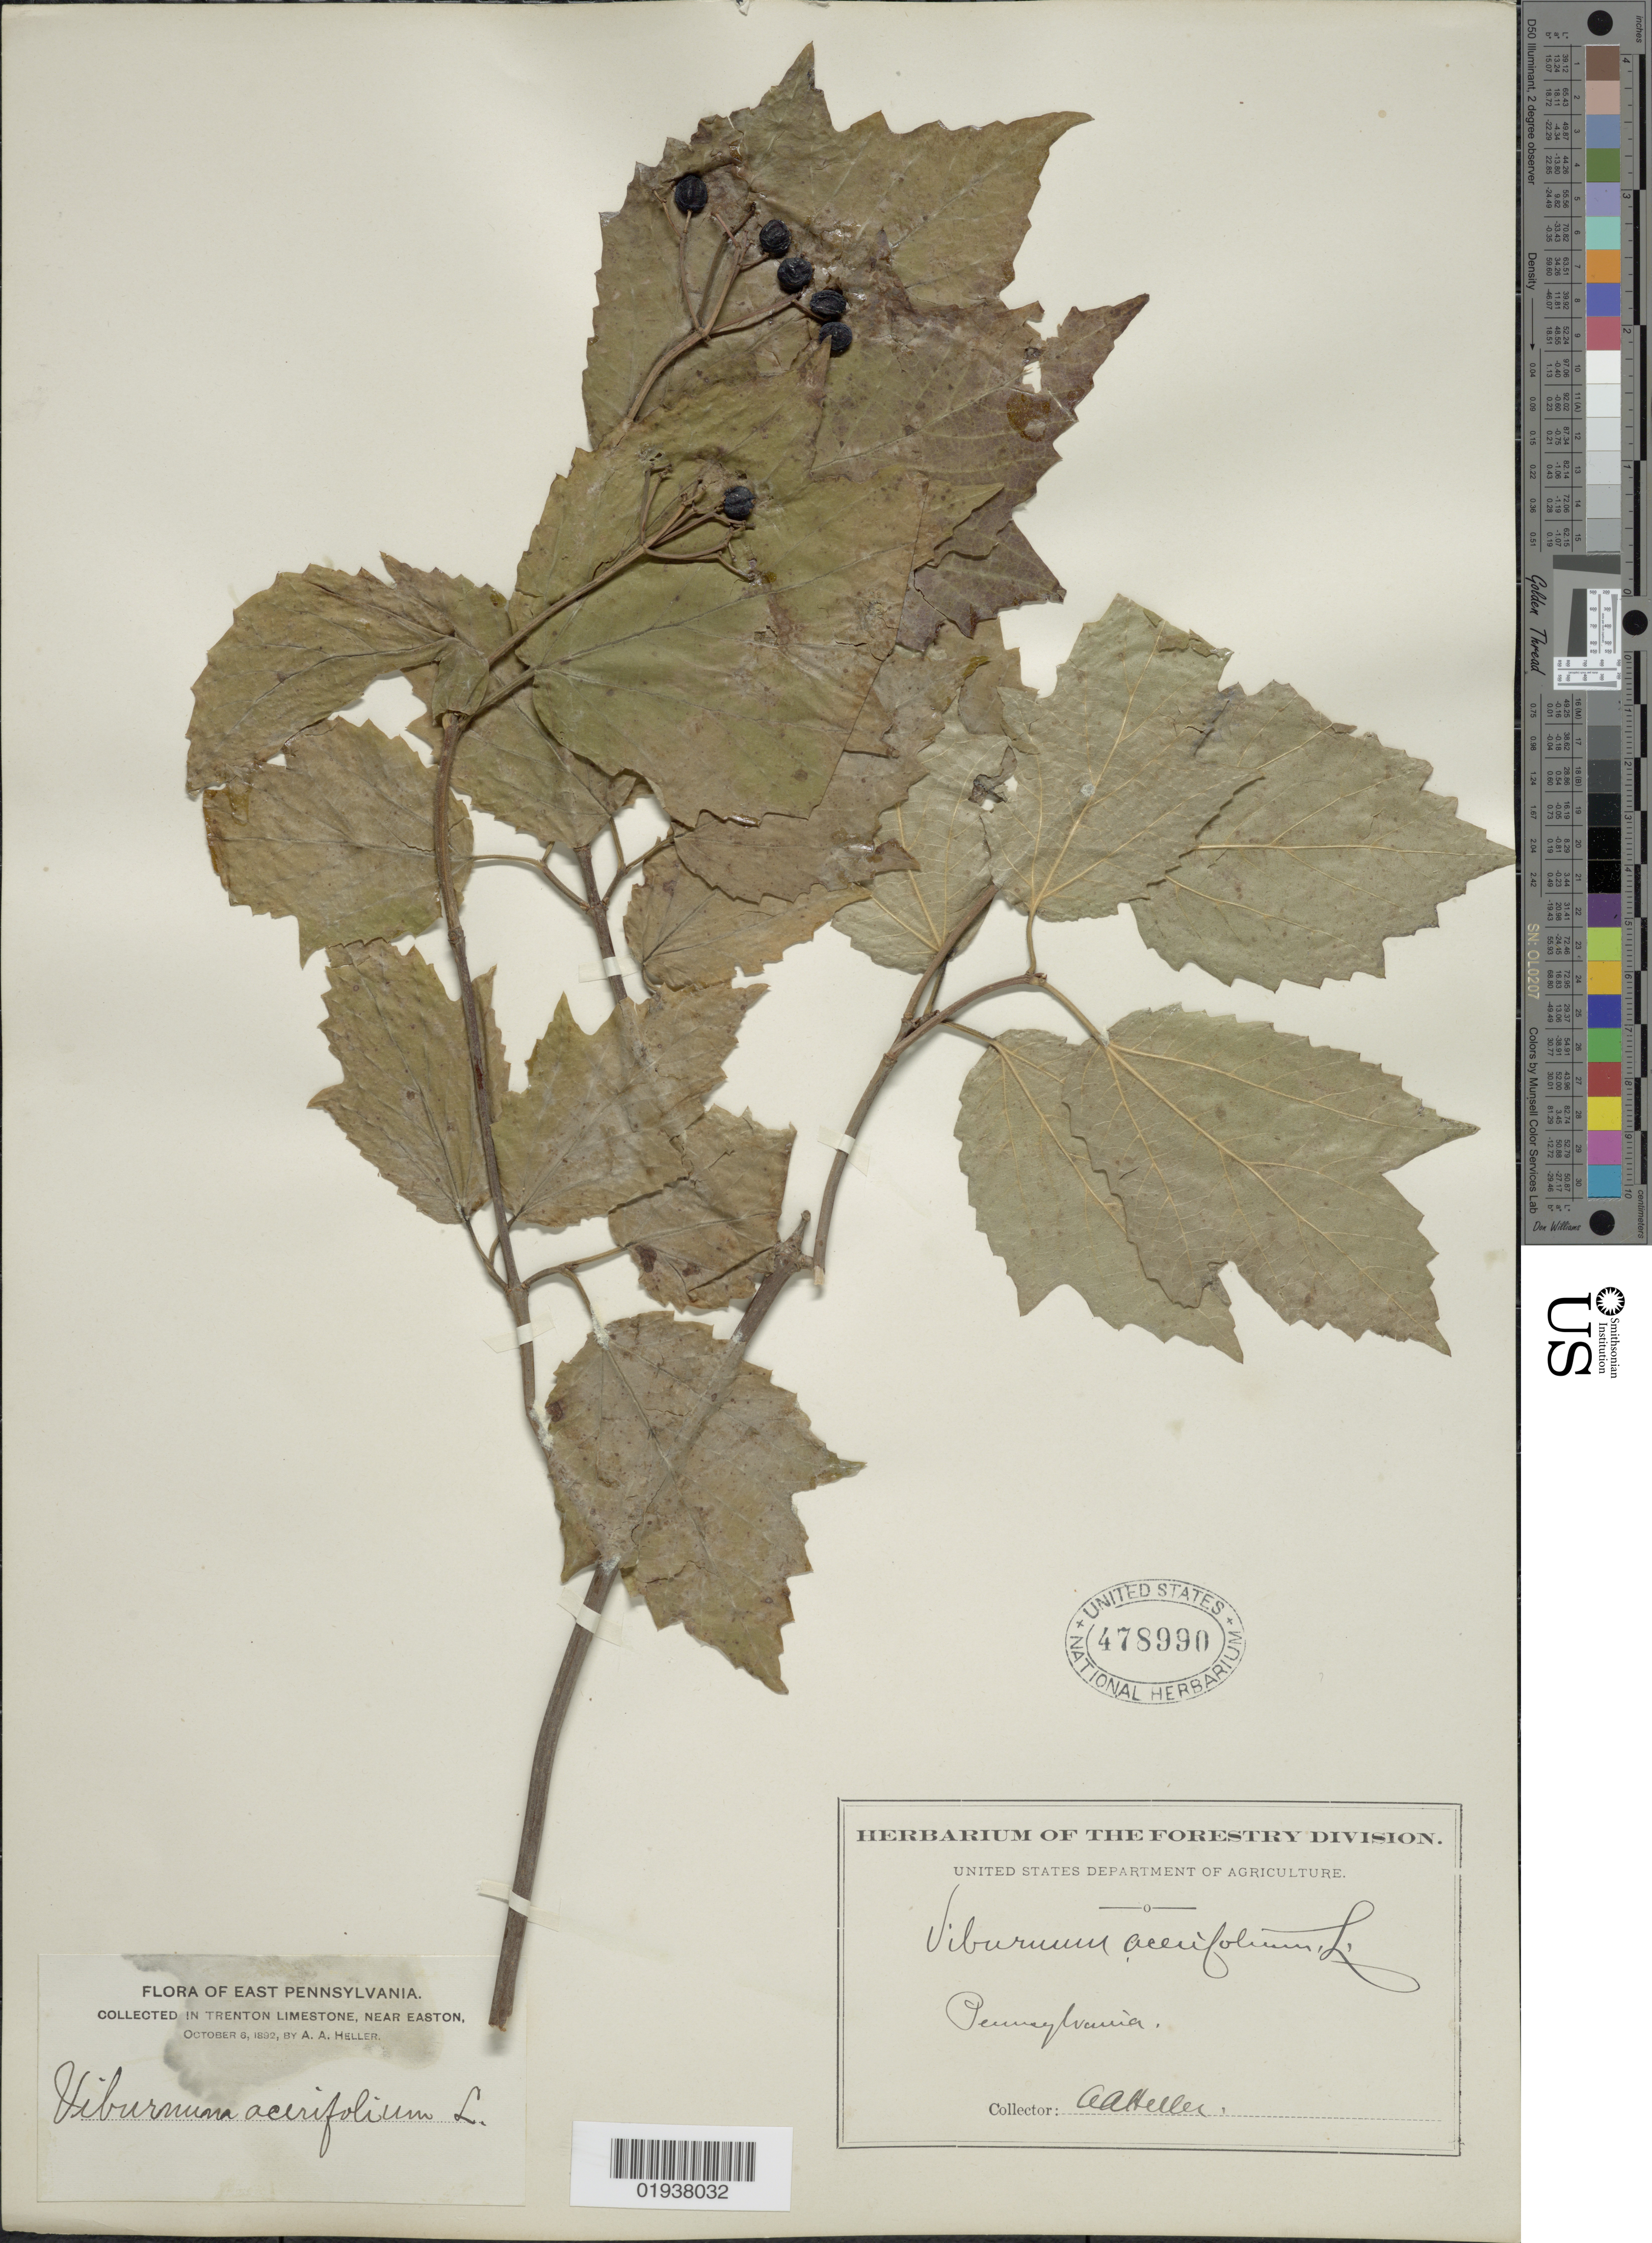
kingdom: Plantae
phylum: Tracheophyta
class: Magnoliopsida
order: Dipsacales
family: Viburnaceae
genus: Viburnum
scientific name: Viburnum acerifolium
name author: L.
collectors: A. A. Heller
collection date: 1892-10-06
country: United States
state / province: Pennsylvania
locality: East Pennsylvania. Trenton Limestone, near Easton.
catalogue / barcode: US 478990